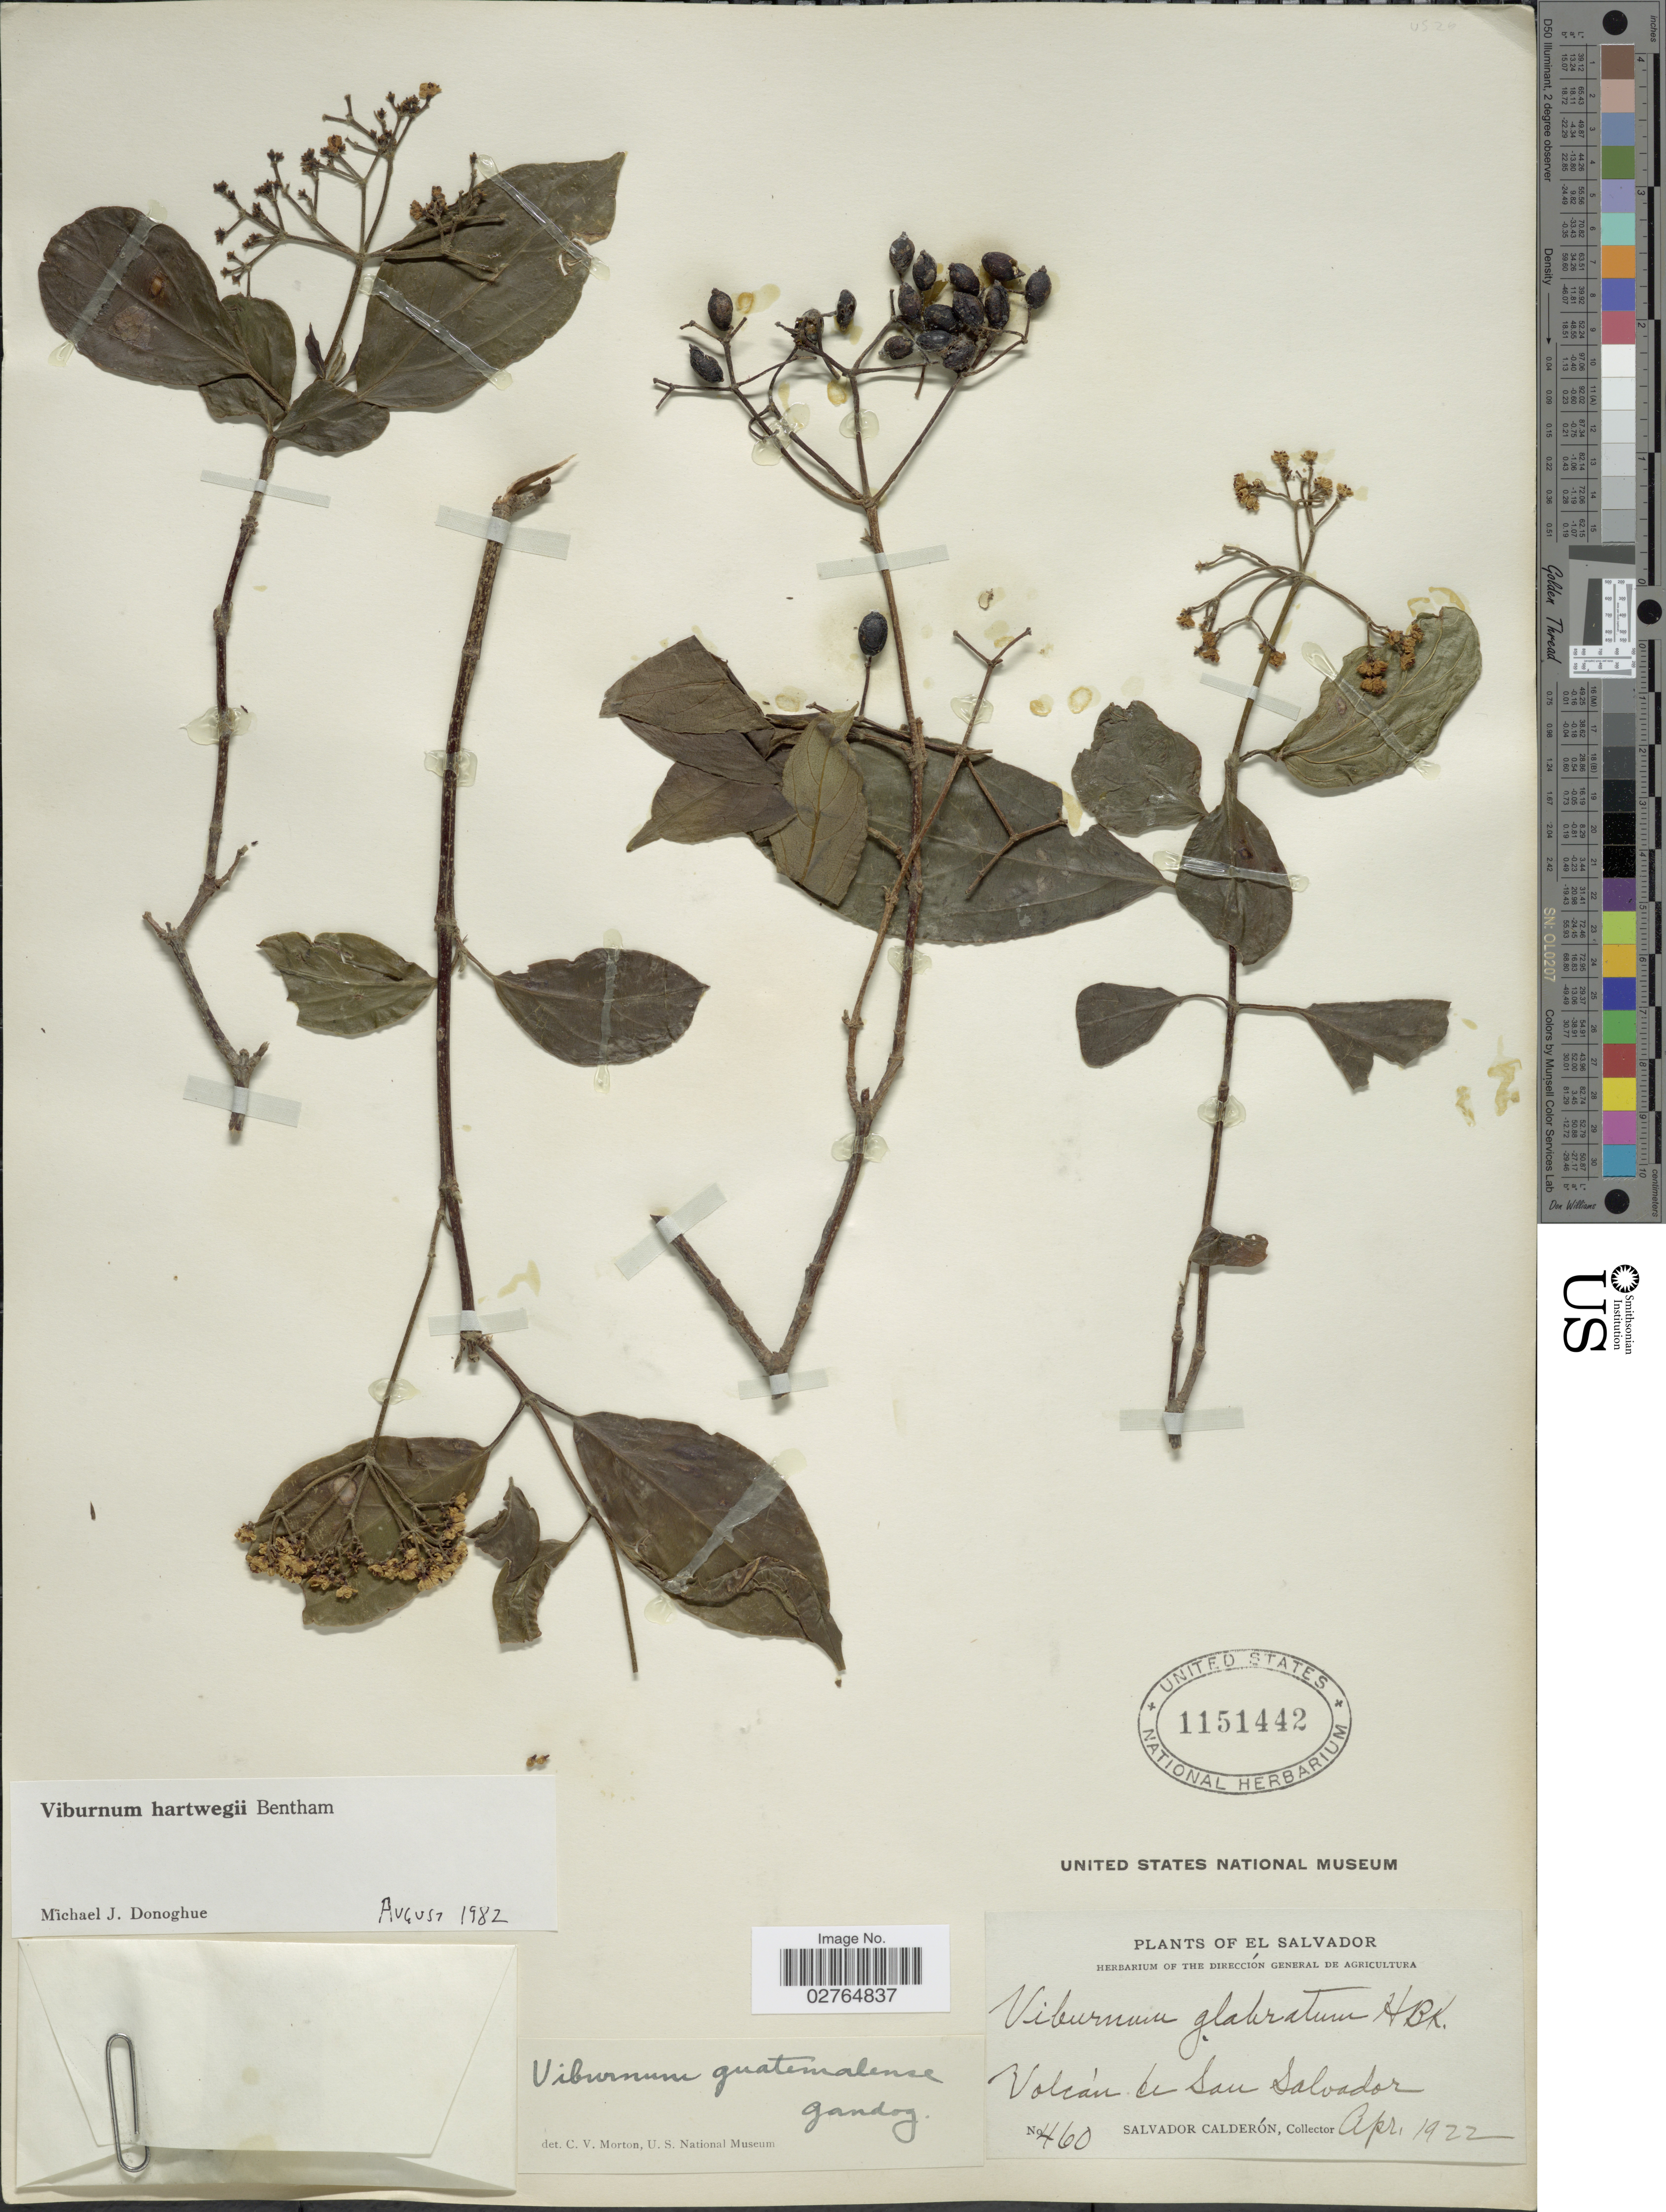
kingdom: Plantae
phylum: Tracheophyta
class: Magnoliopsida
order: Dipsacales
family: Viburnaceae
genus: Viburnum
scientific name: Viburnum hartwegii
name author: Benth.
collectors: S. Calderón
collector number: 460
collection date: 1922-04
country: El Salvador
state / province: San Salvador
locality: Volcán de San Salvador.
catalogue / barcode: US 1151442